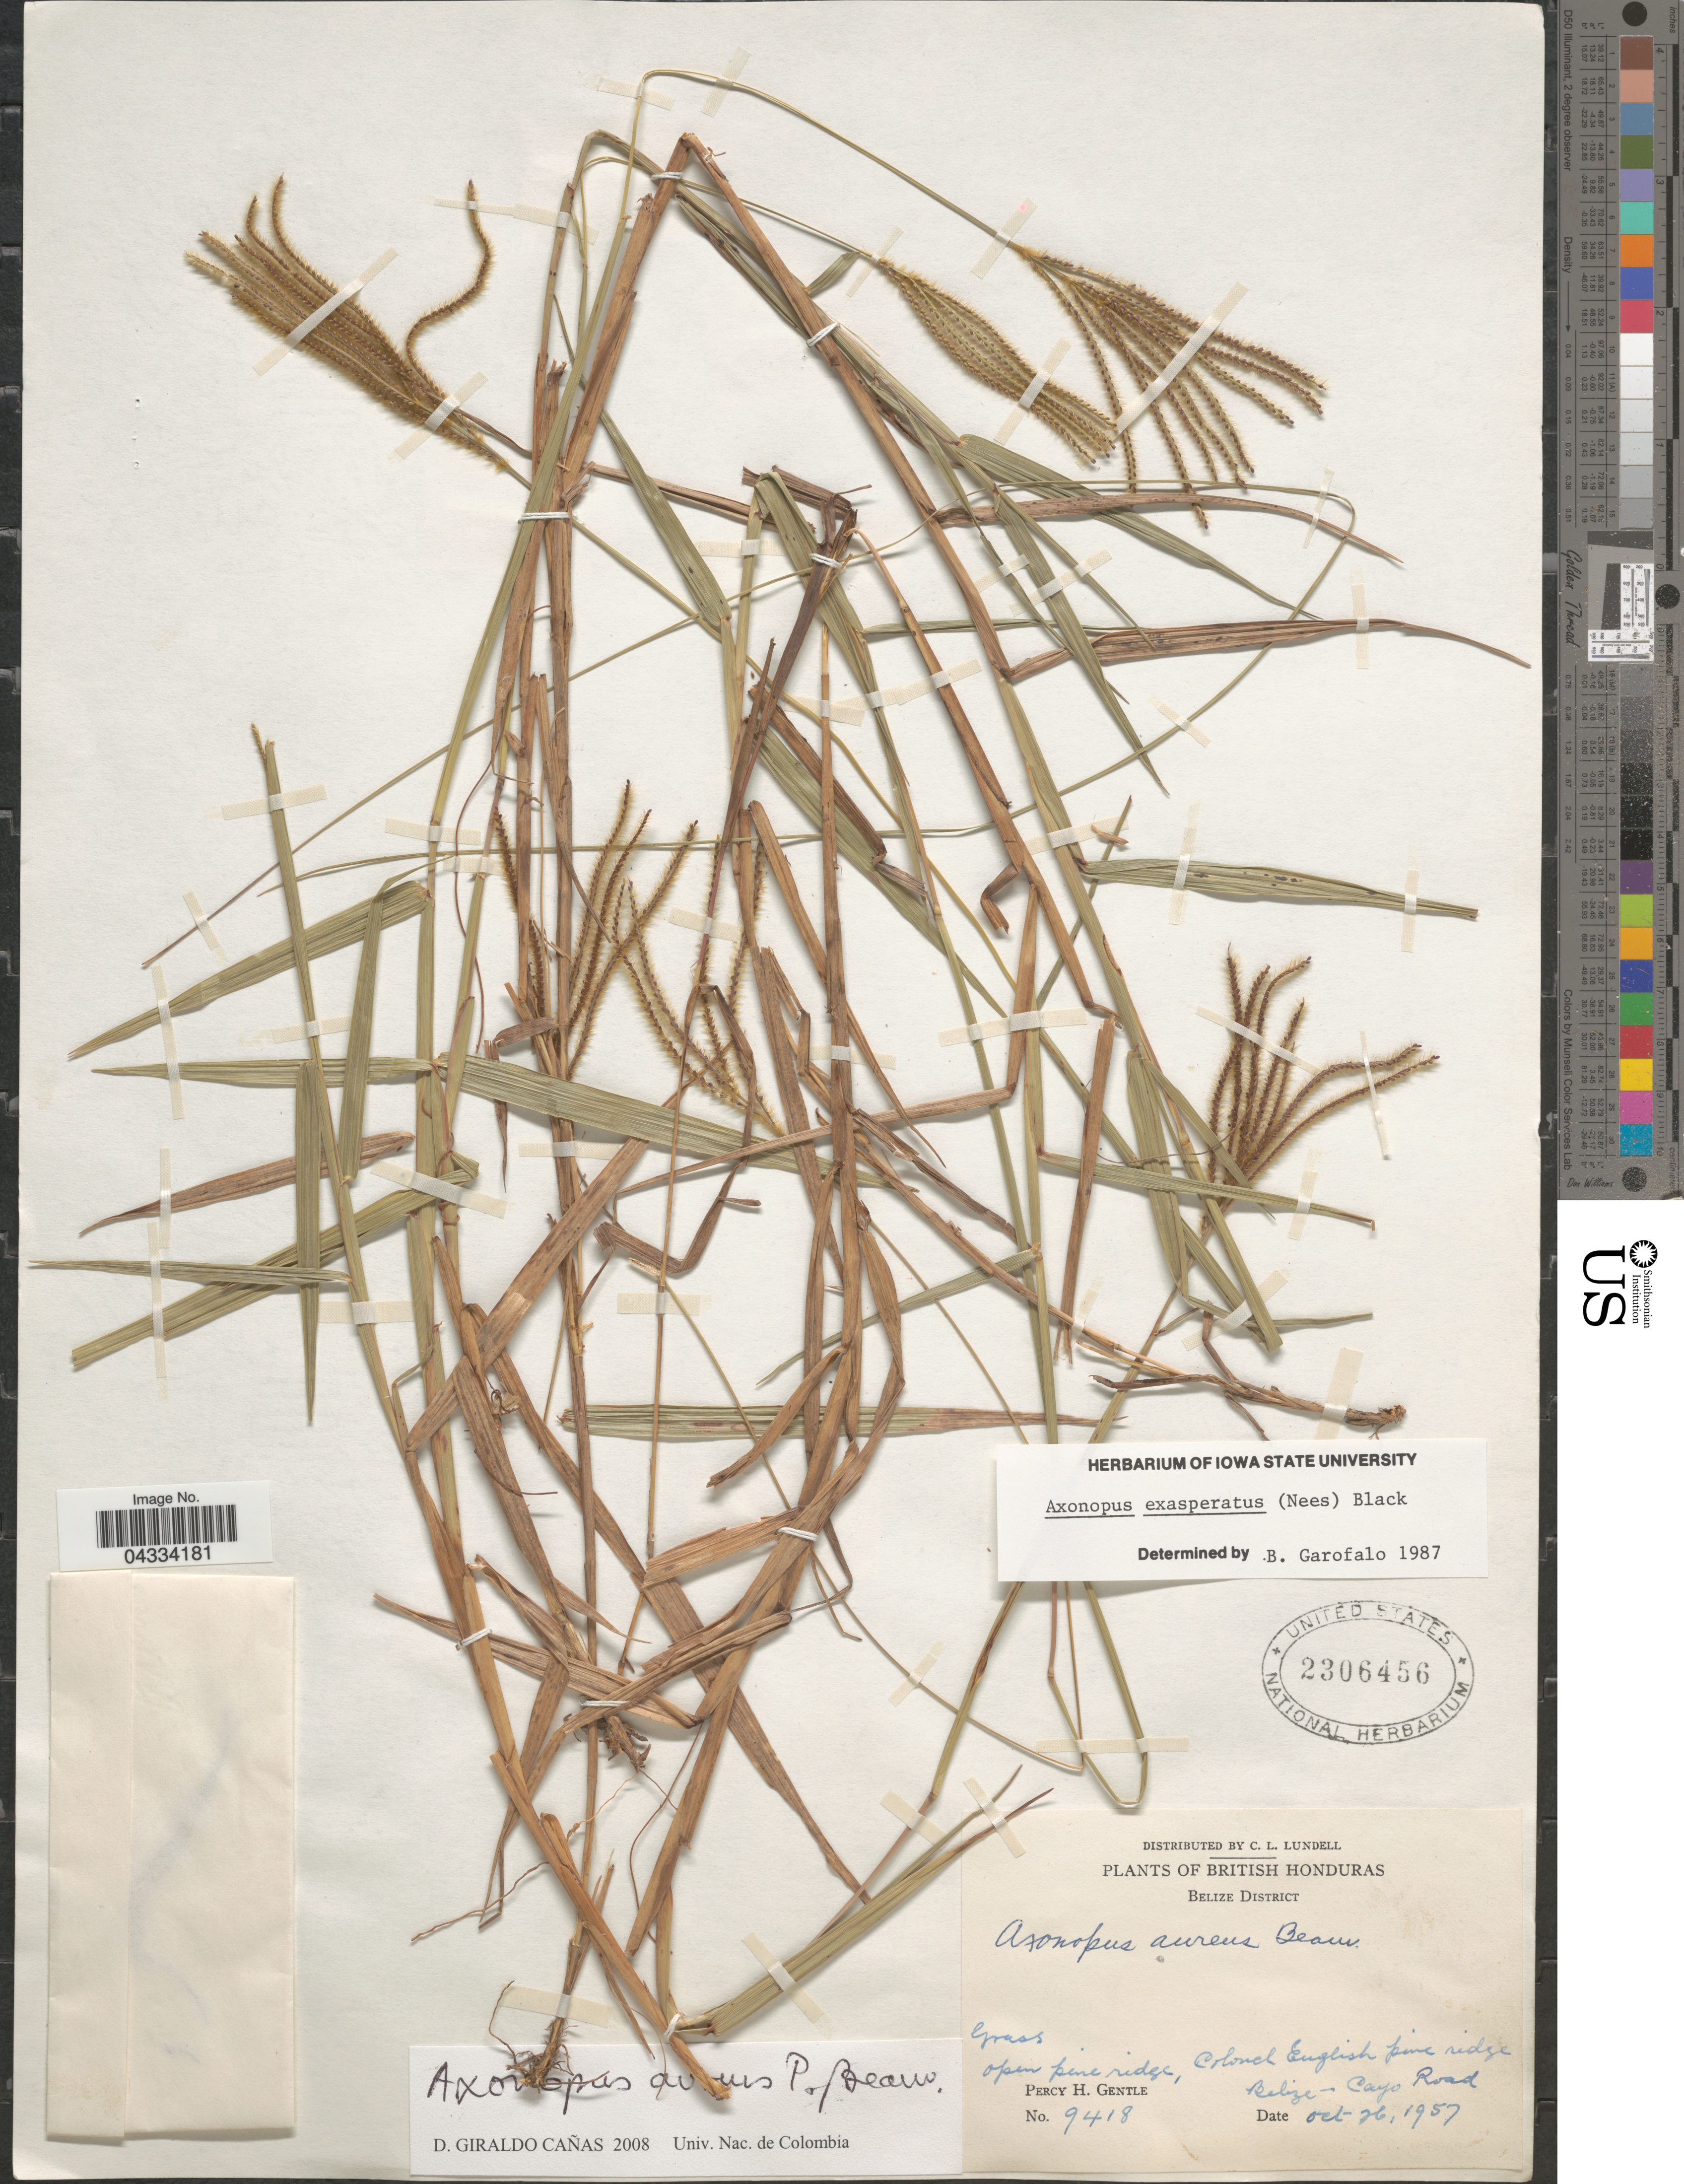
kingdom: Plantae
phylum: Tracheophyta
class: Liliopsida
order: Poales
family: Poaceae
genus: Axonopus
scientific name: Axonopus aureus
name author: P. Beauv.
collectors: P. H. Gentle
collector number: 9418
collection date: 1957-10-26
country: Belize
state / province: Belize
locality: British Honduras. Belize District. Open pine ridge, Colonel English, pine ridge Belize-Cayo Road.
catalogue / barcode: US 2306456